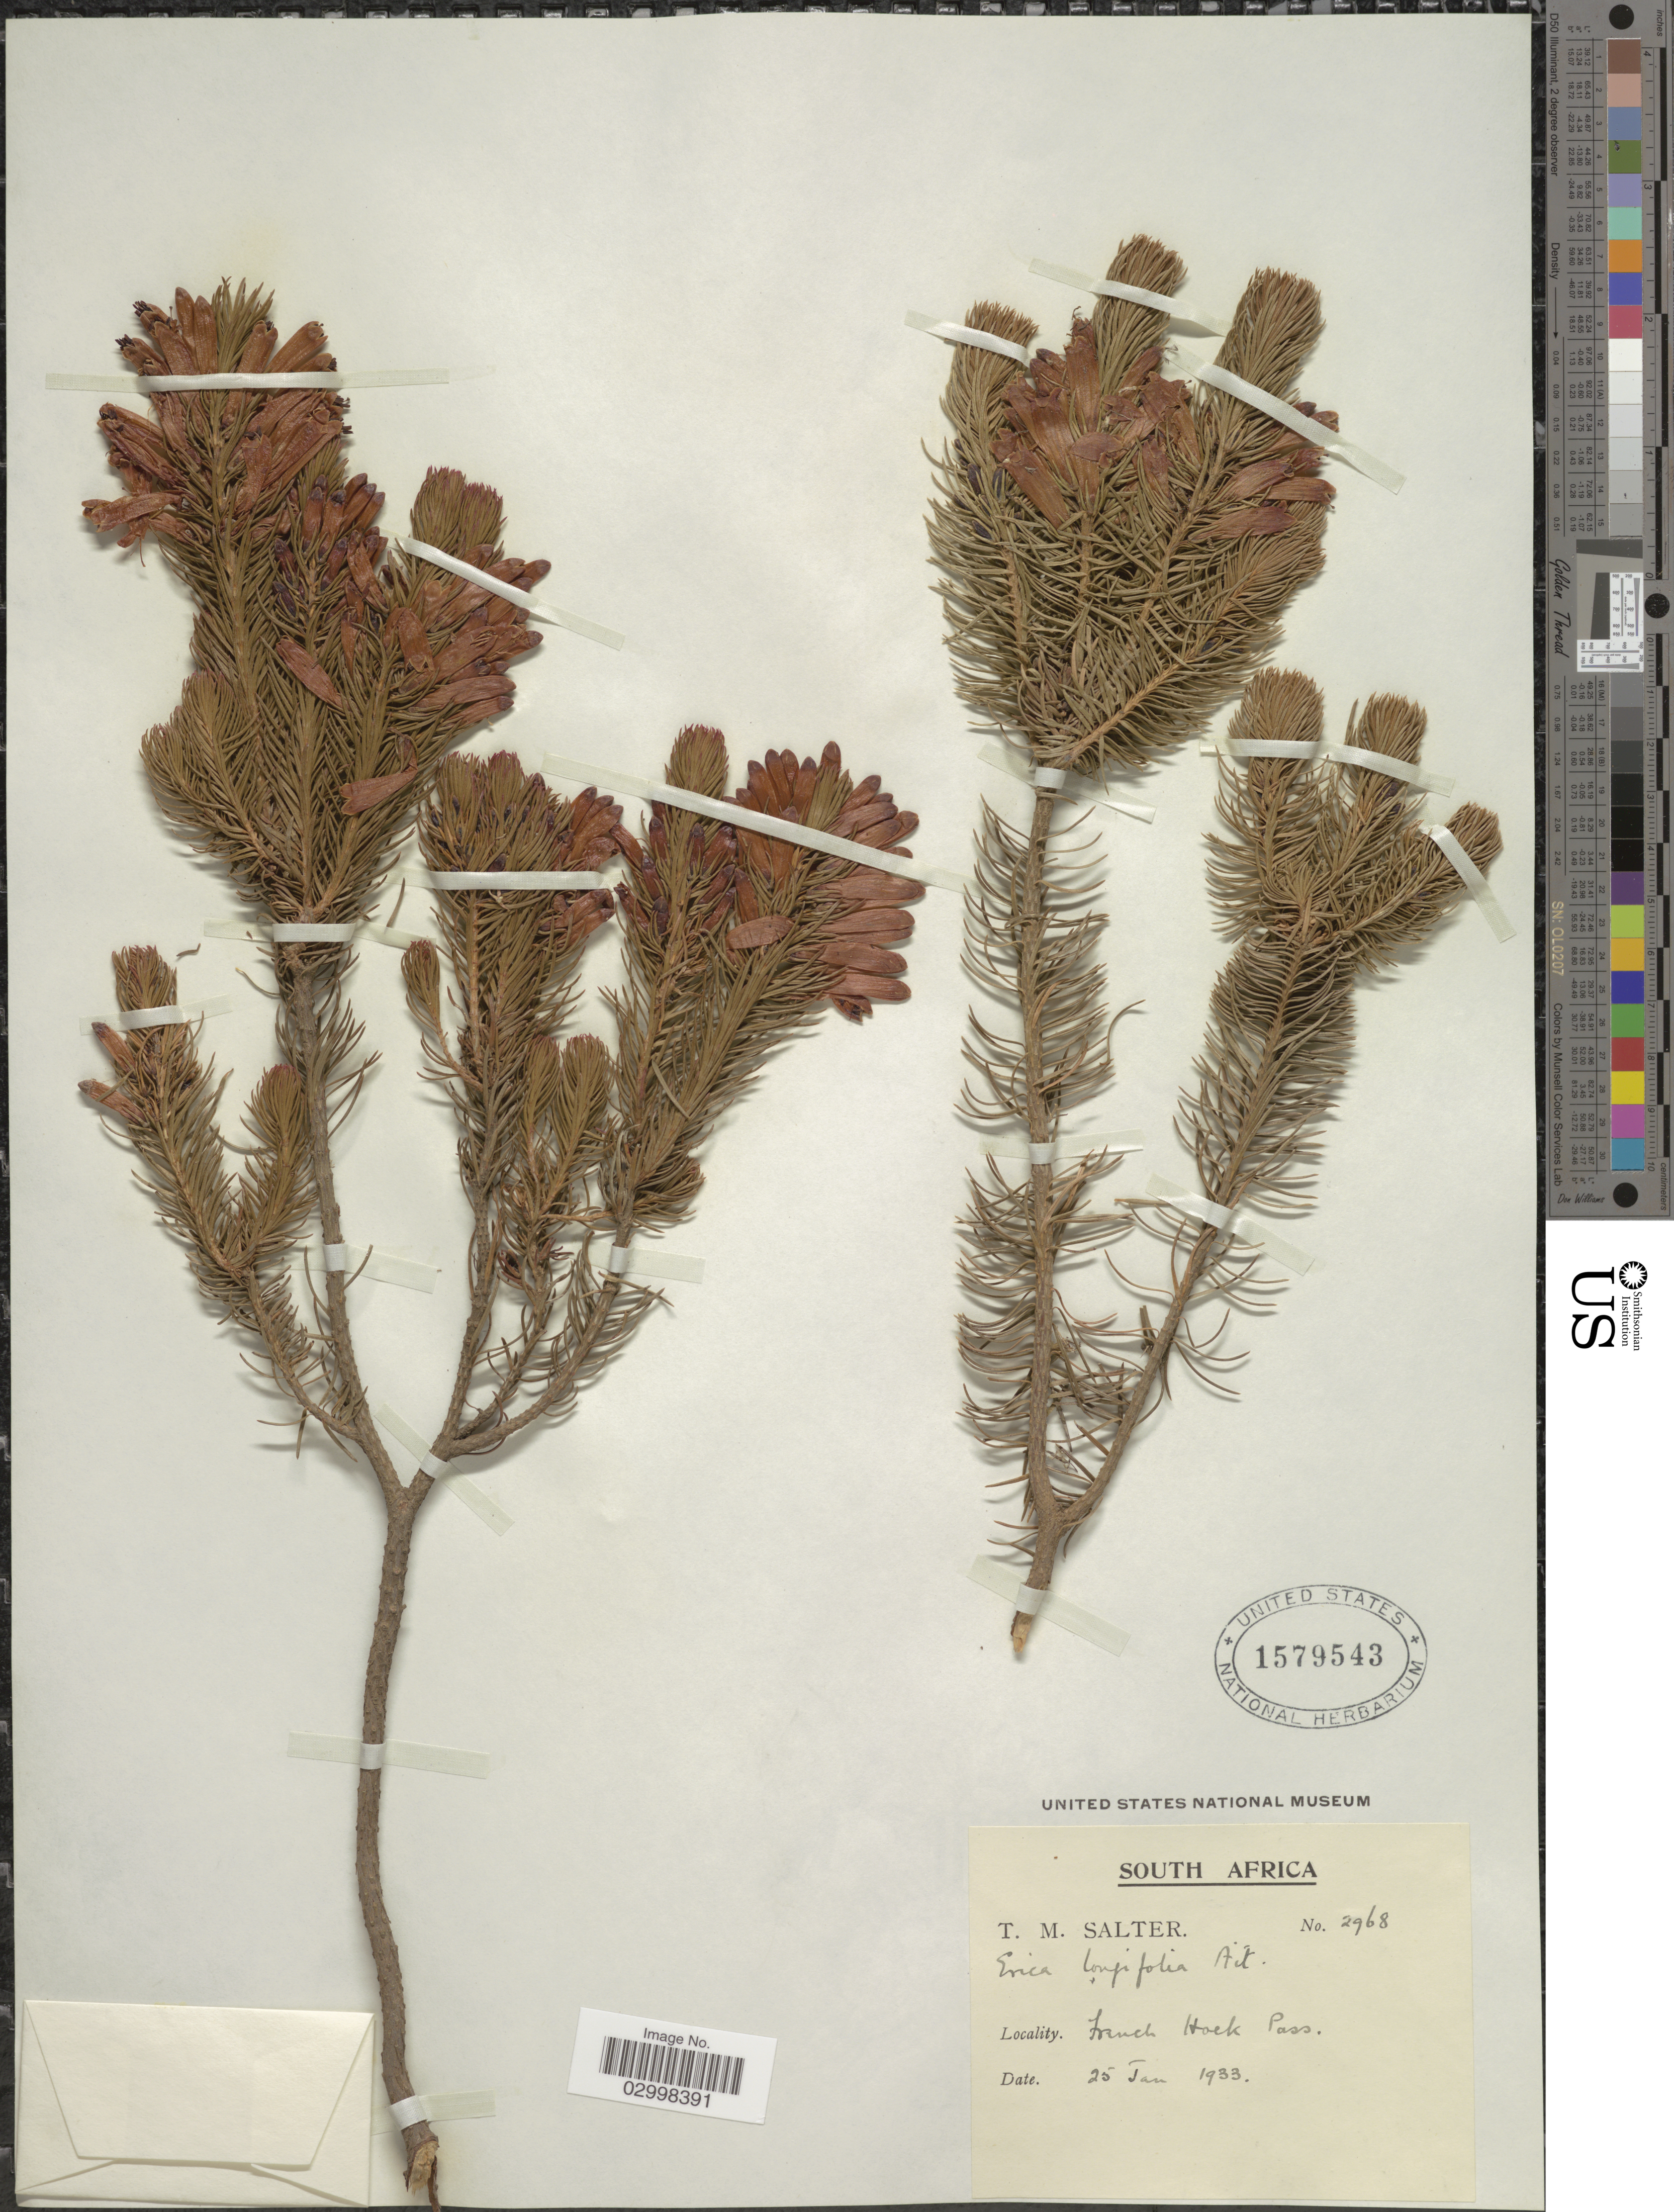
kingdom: Plantae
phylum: Tracheophyta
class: Magnoliopsida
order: Ericales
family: Ericaceae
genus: Erica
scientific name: Erica longifolia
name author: F. A. Bauer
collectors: T. Salter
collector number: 2968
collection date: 1933-01-25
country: South Africa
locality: Franch Hoek Pass.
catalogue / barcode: US 1579543